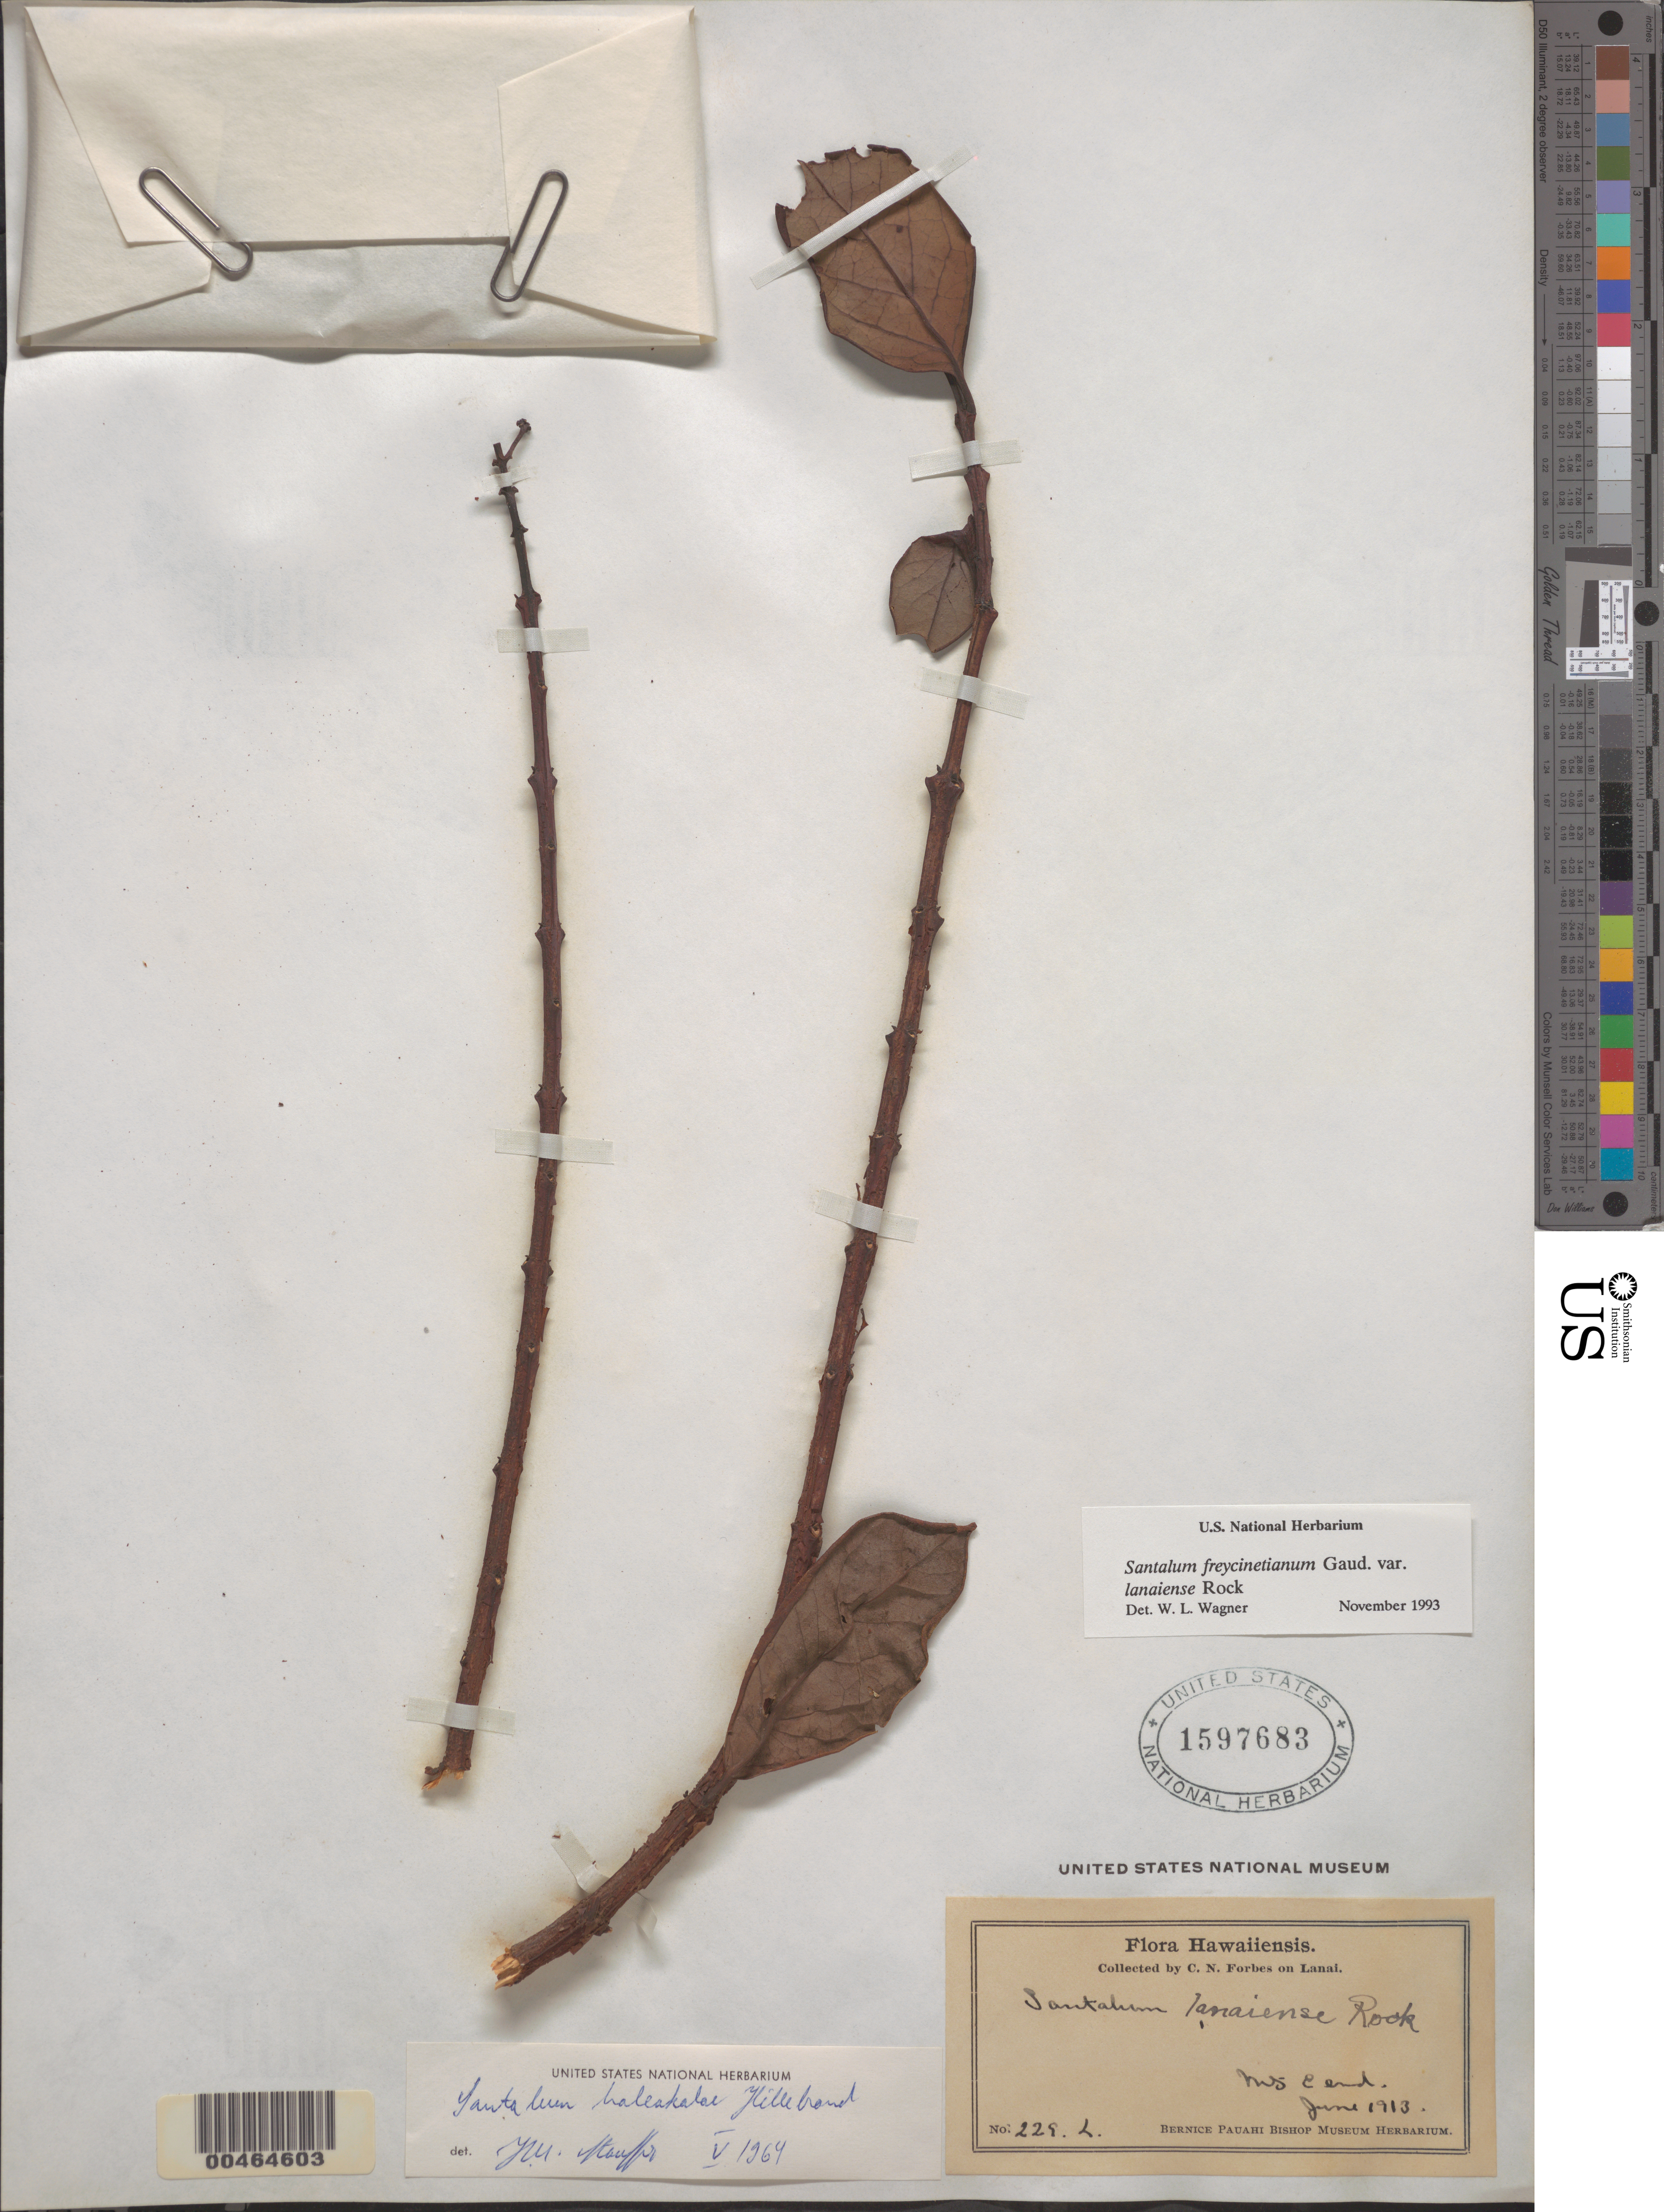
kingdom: Plantae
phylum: Tracheophyta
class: Magnoliopsida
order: Santalales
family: Santalaceae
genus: Santalum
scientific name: Santalum haleakalae var. lanaiense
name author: (Rock) Harbaugh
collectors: C. N. Forbes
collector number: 229.L.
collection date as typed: Jun 1913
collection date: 1913-06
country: United States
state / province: Hawaii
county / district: Maui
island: Lana'i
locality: Mts. E end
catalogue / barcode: US 1597683